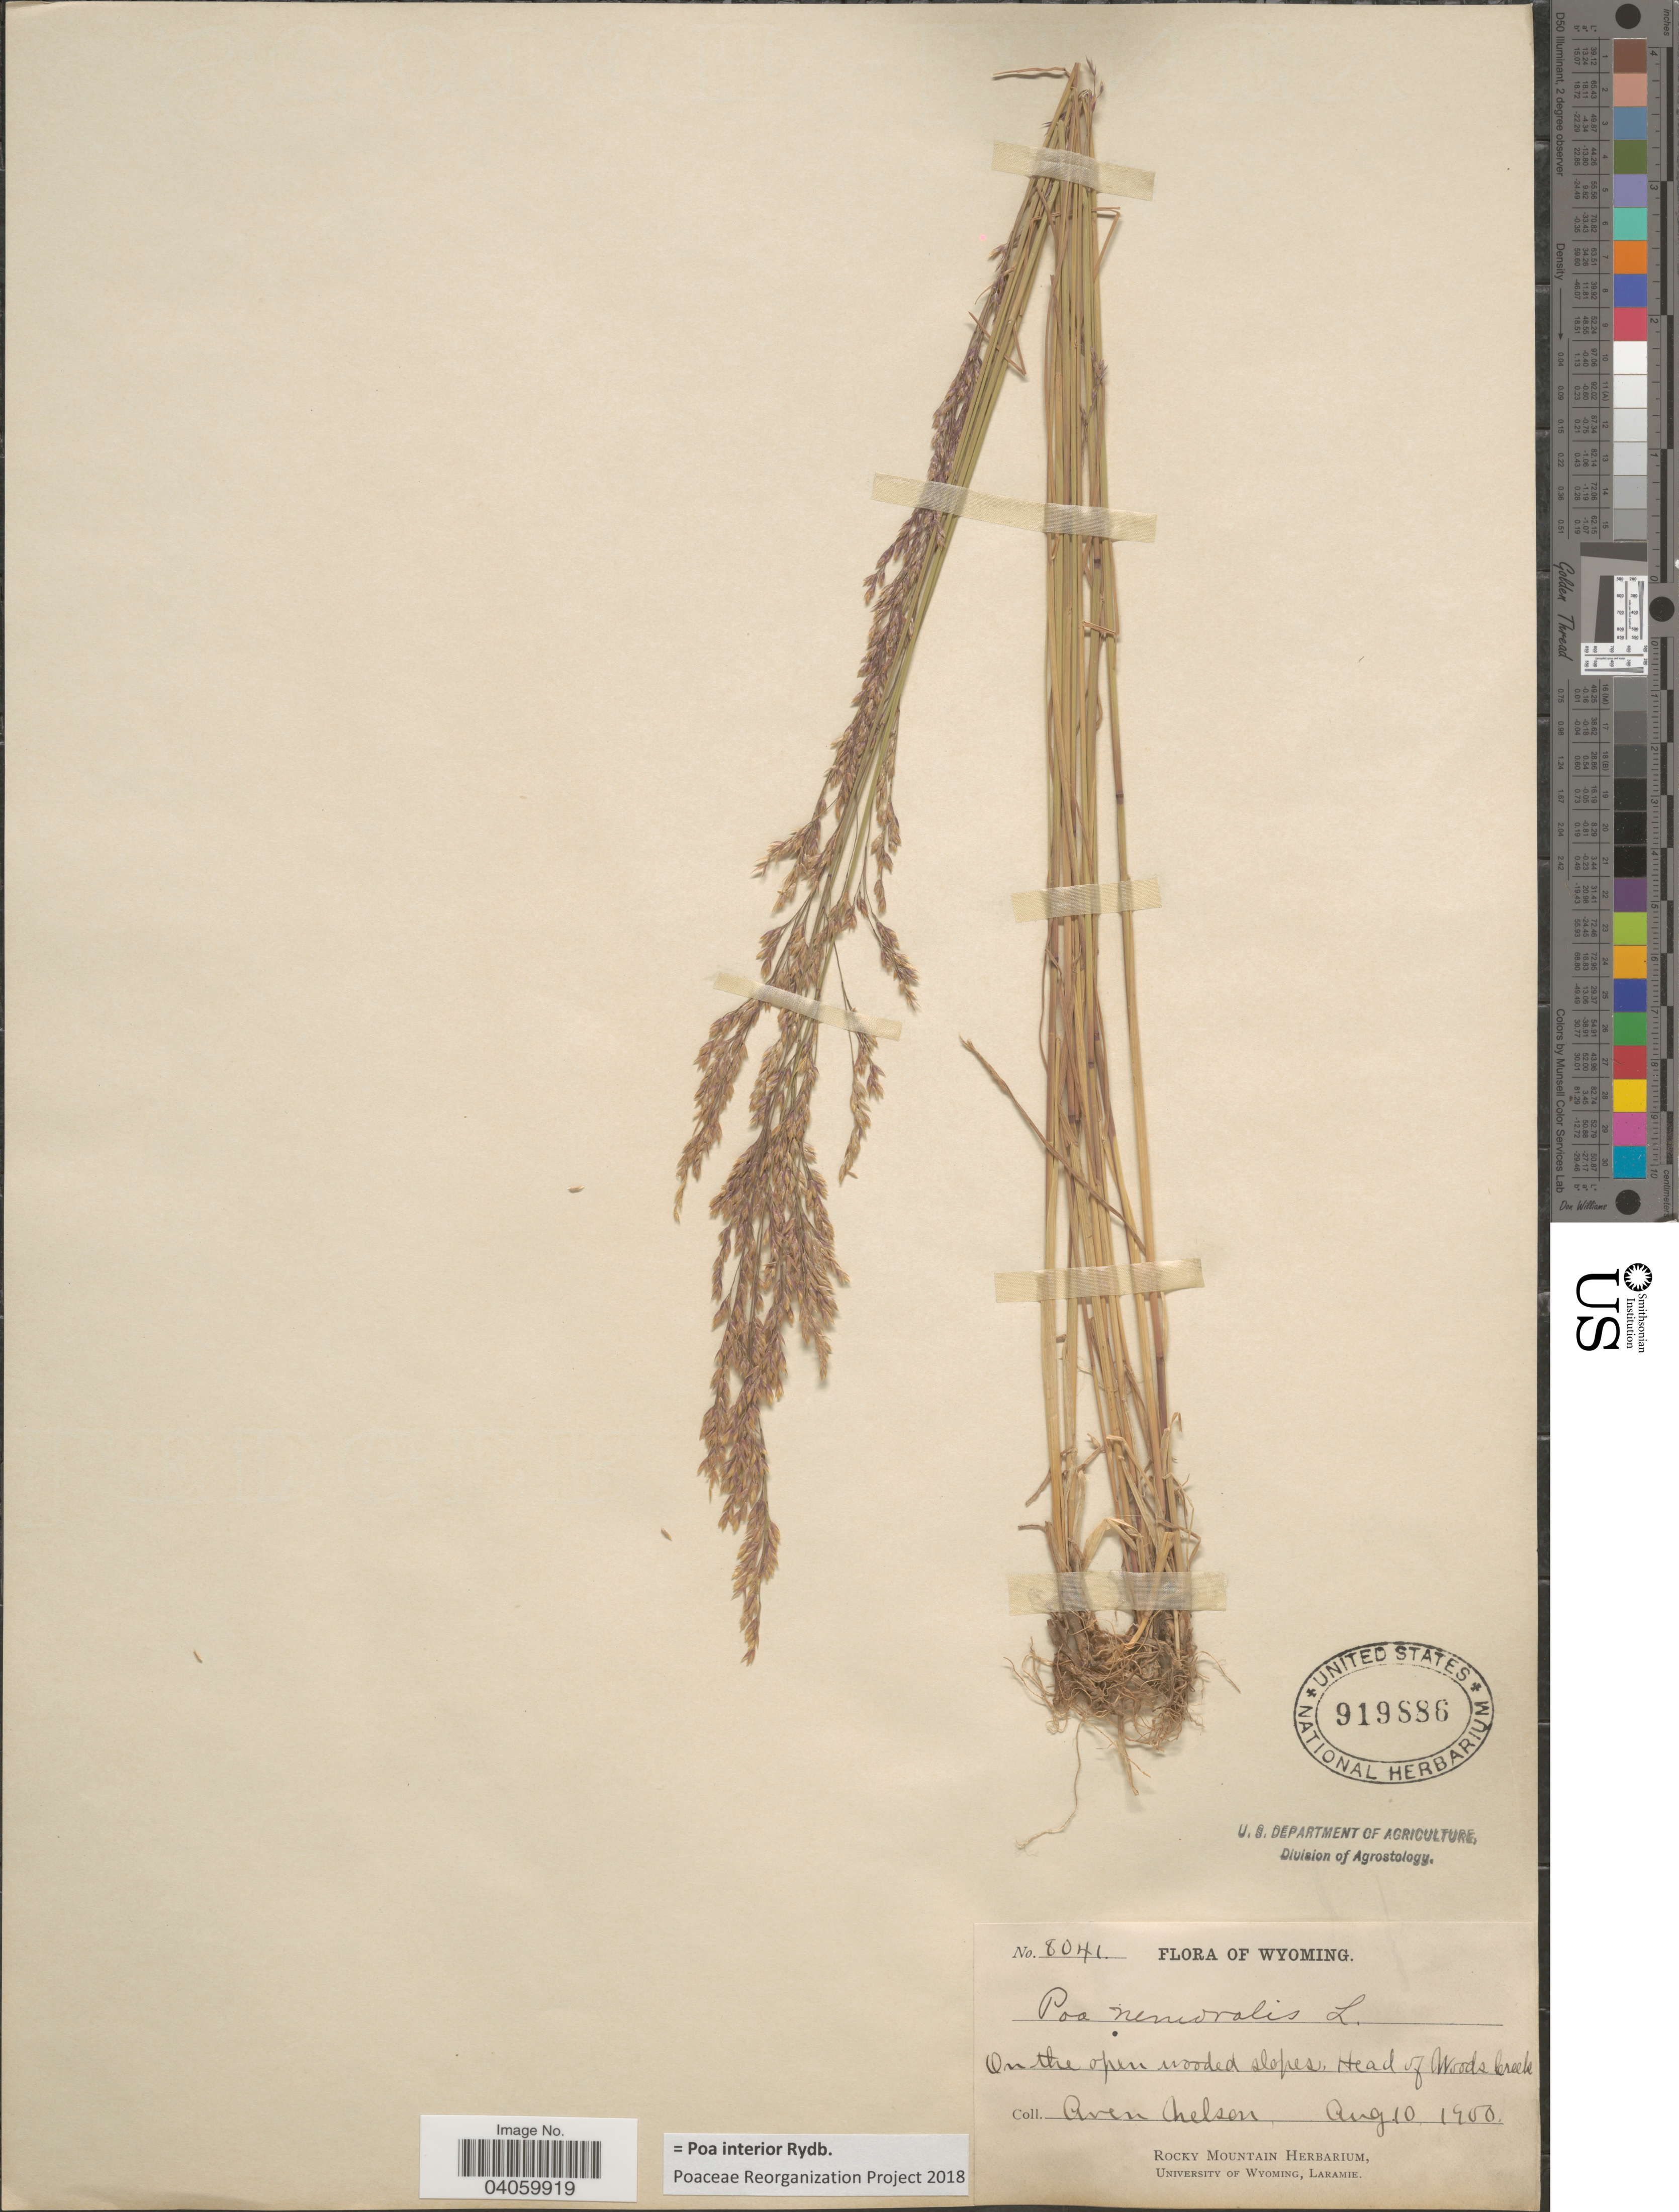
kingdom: Plantae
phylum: Tracheophyta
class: Liliopsida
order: Poales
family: Poaceae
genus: Poa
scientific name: Poa interior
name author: Rydb.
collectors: A. Nelson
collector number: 8041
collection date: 1900-08-10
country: United States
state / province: Wyoming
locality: On the open wooded slopes. Head of Woods Creek.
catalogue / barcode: US 919886